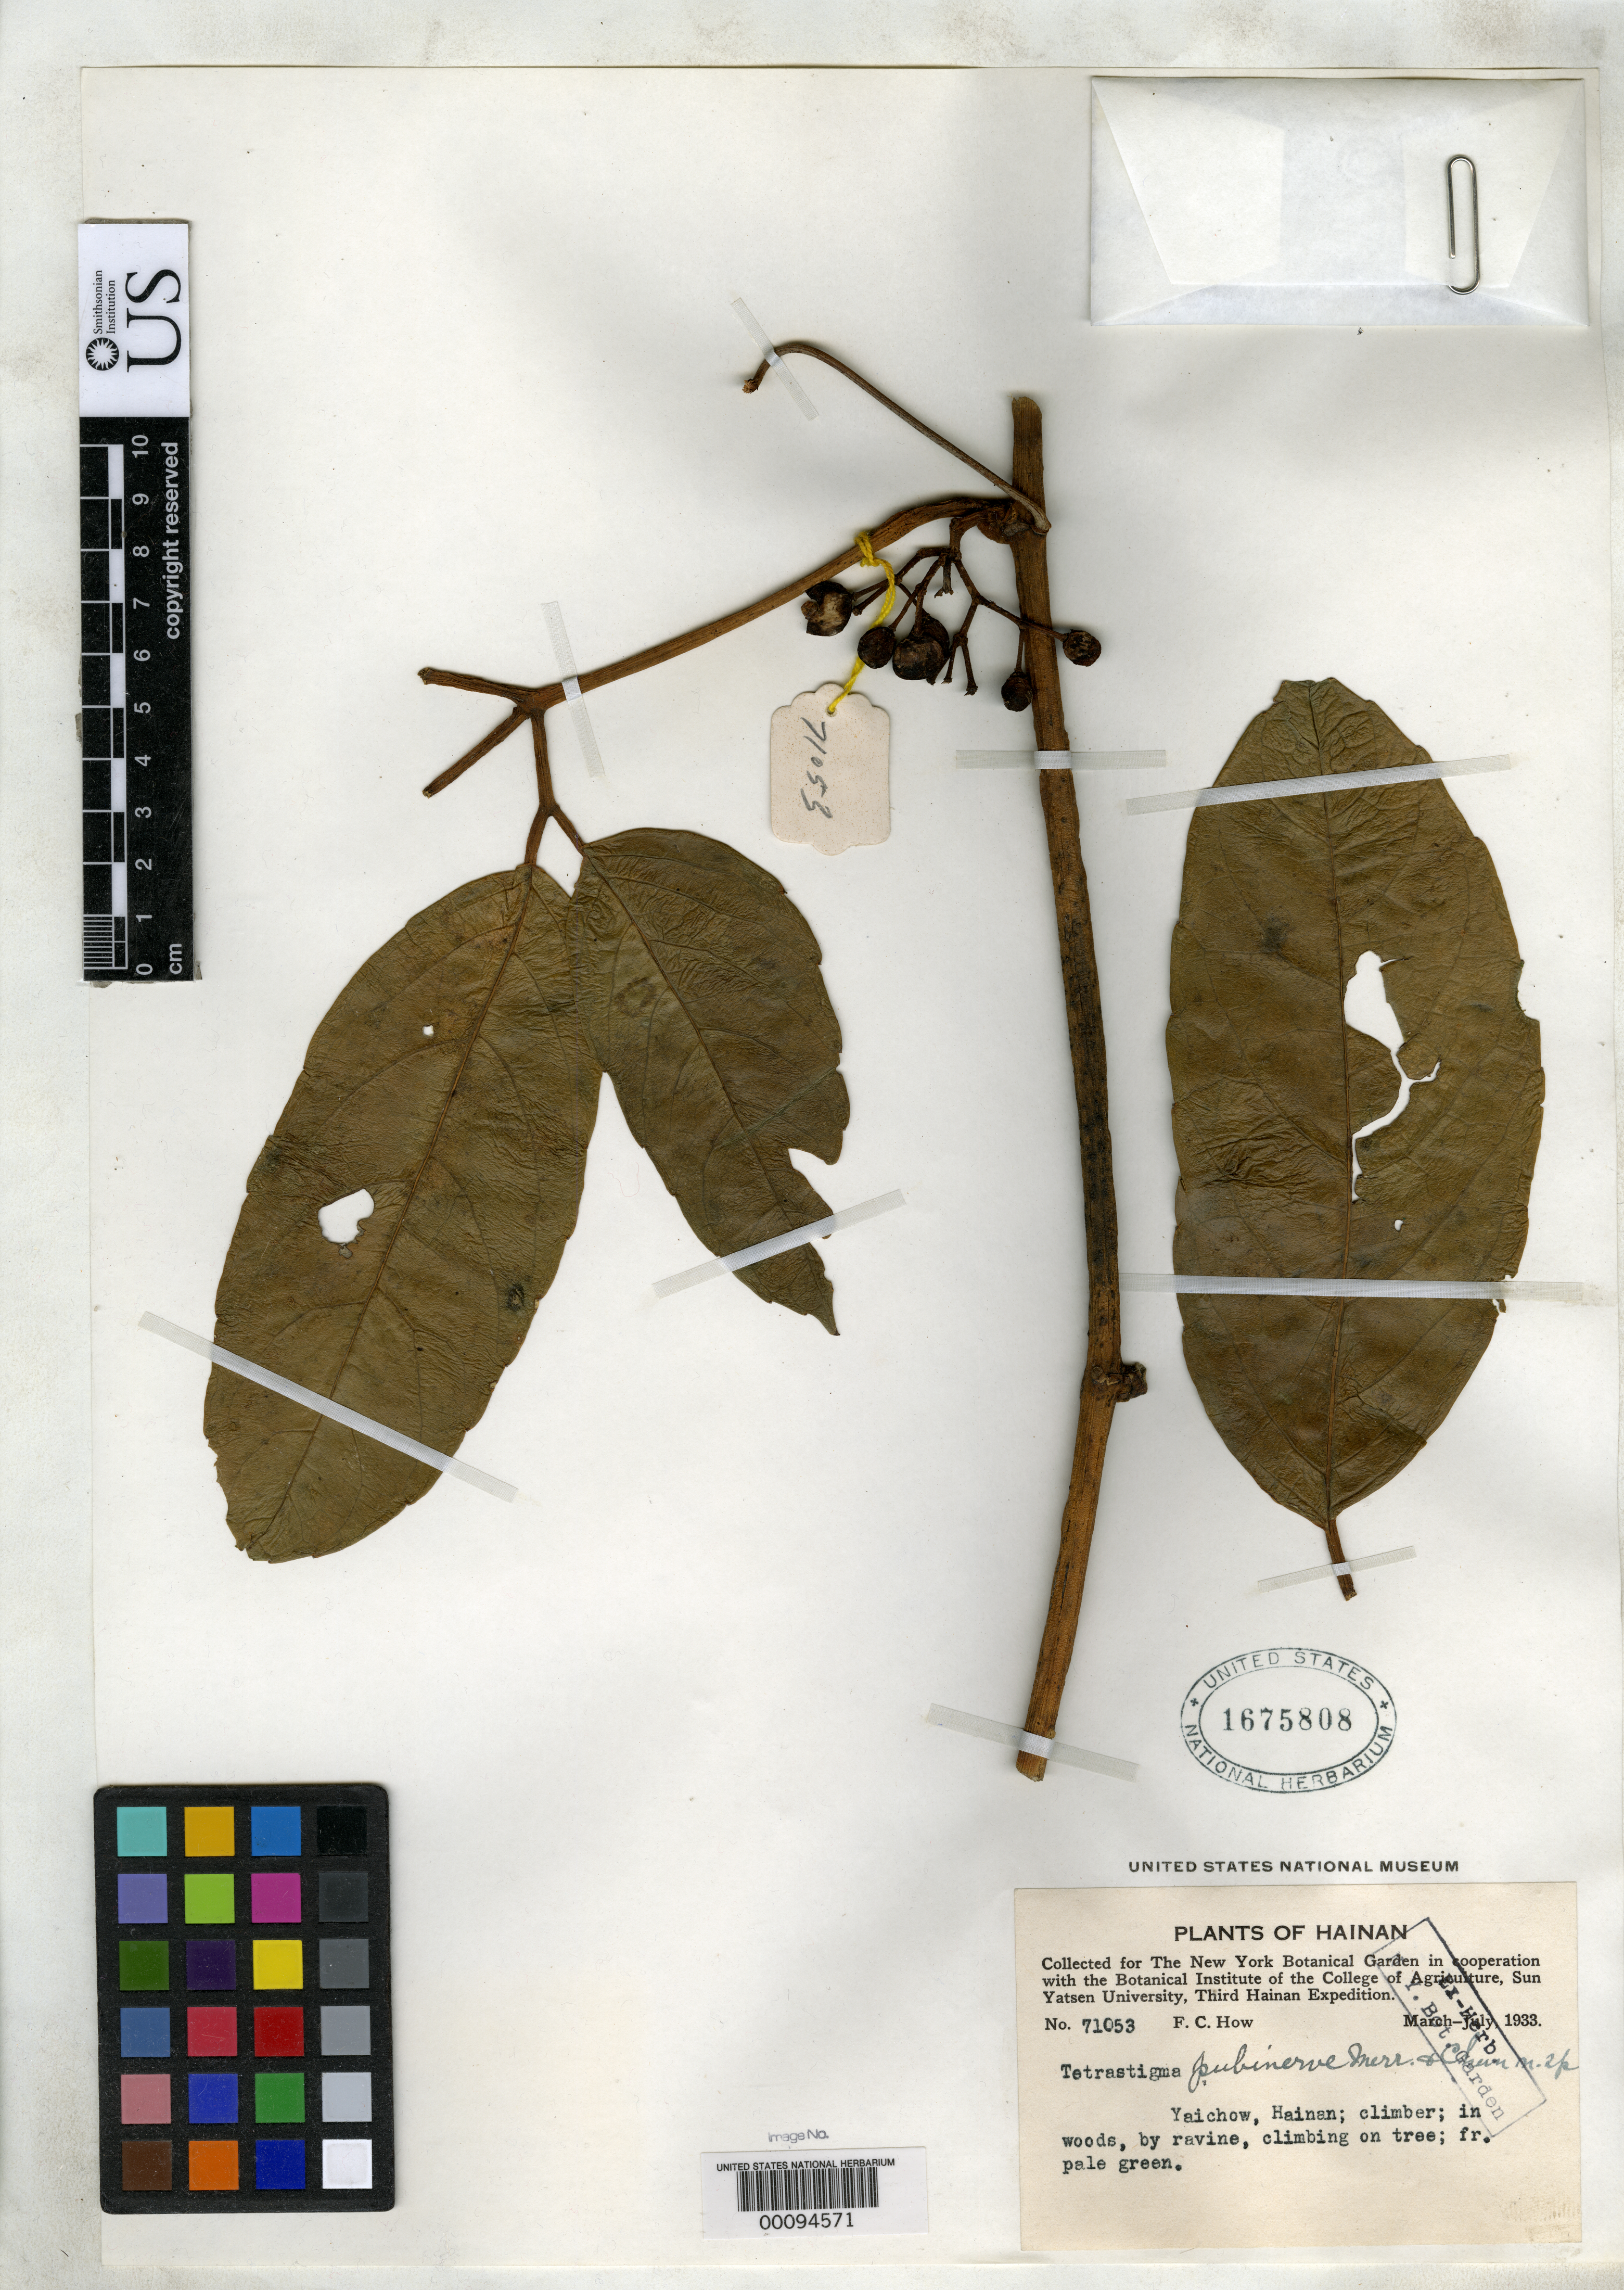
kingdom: Plantae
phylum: Tracheophyta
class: Magnoliopsida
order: Vitales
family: Vitaceae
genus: Tetrastigma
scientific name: Tetrastigma pubinerve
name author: Merr. & Chun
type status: Isotype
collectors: F. How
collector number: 71053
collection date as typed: Mar 1933 to -- Jul 1933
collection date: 1933-03/1933-07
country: China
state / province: Hainan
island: Hainan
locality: Yaichou.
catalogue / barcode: US 1675808